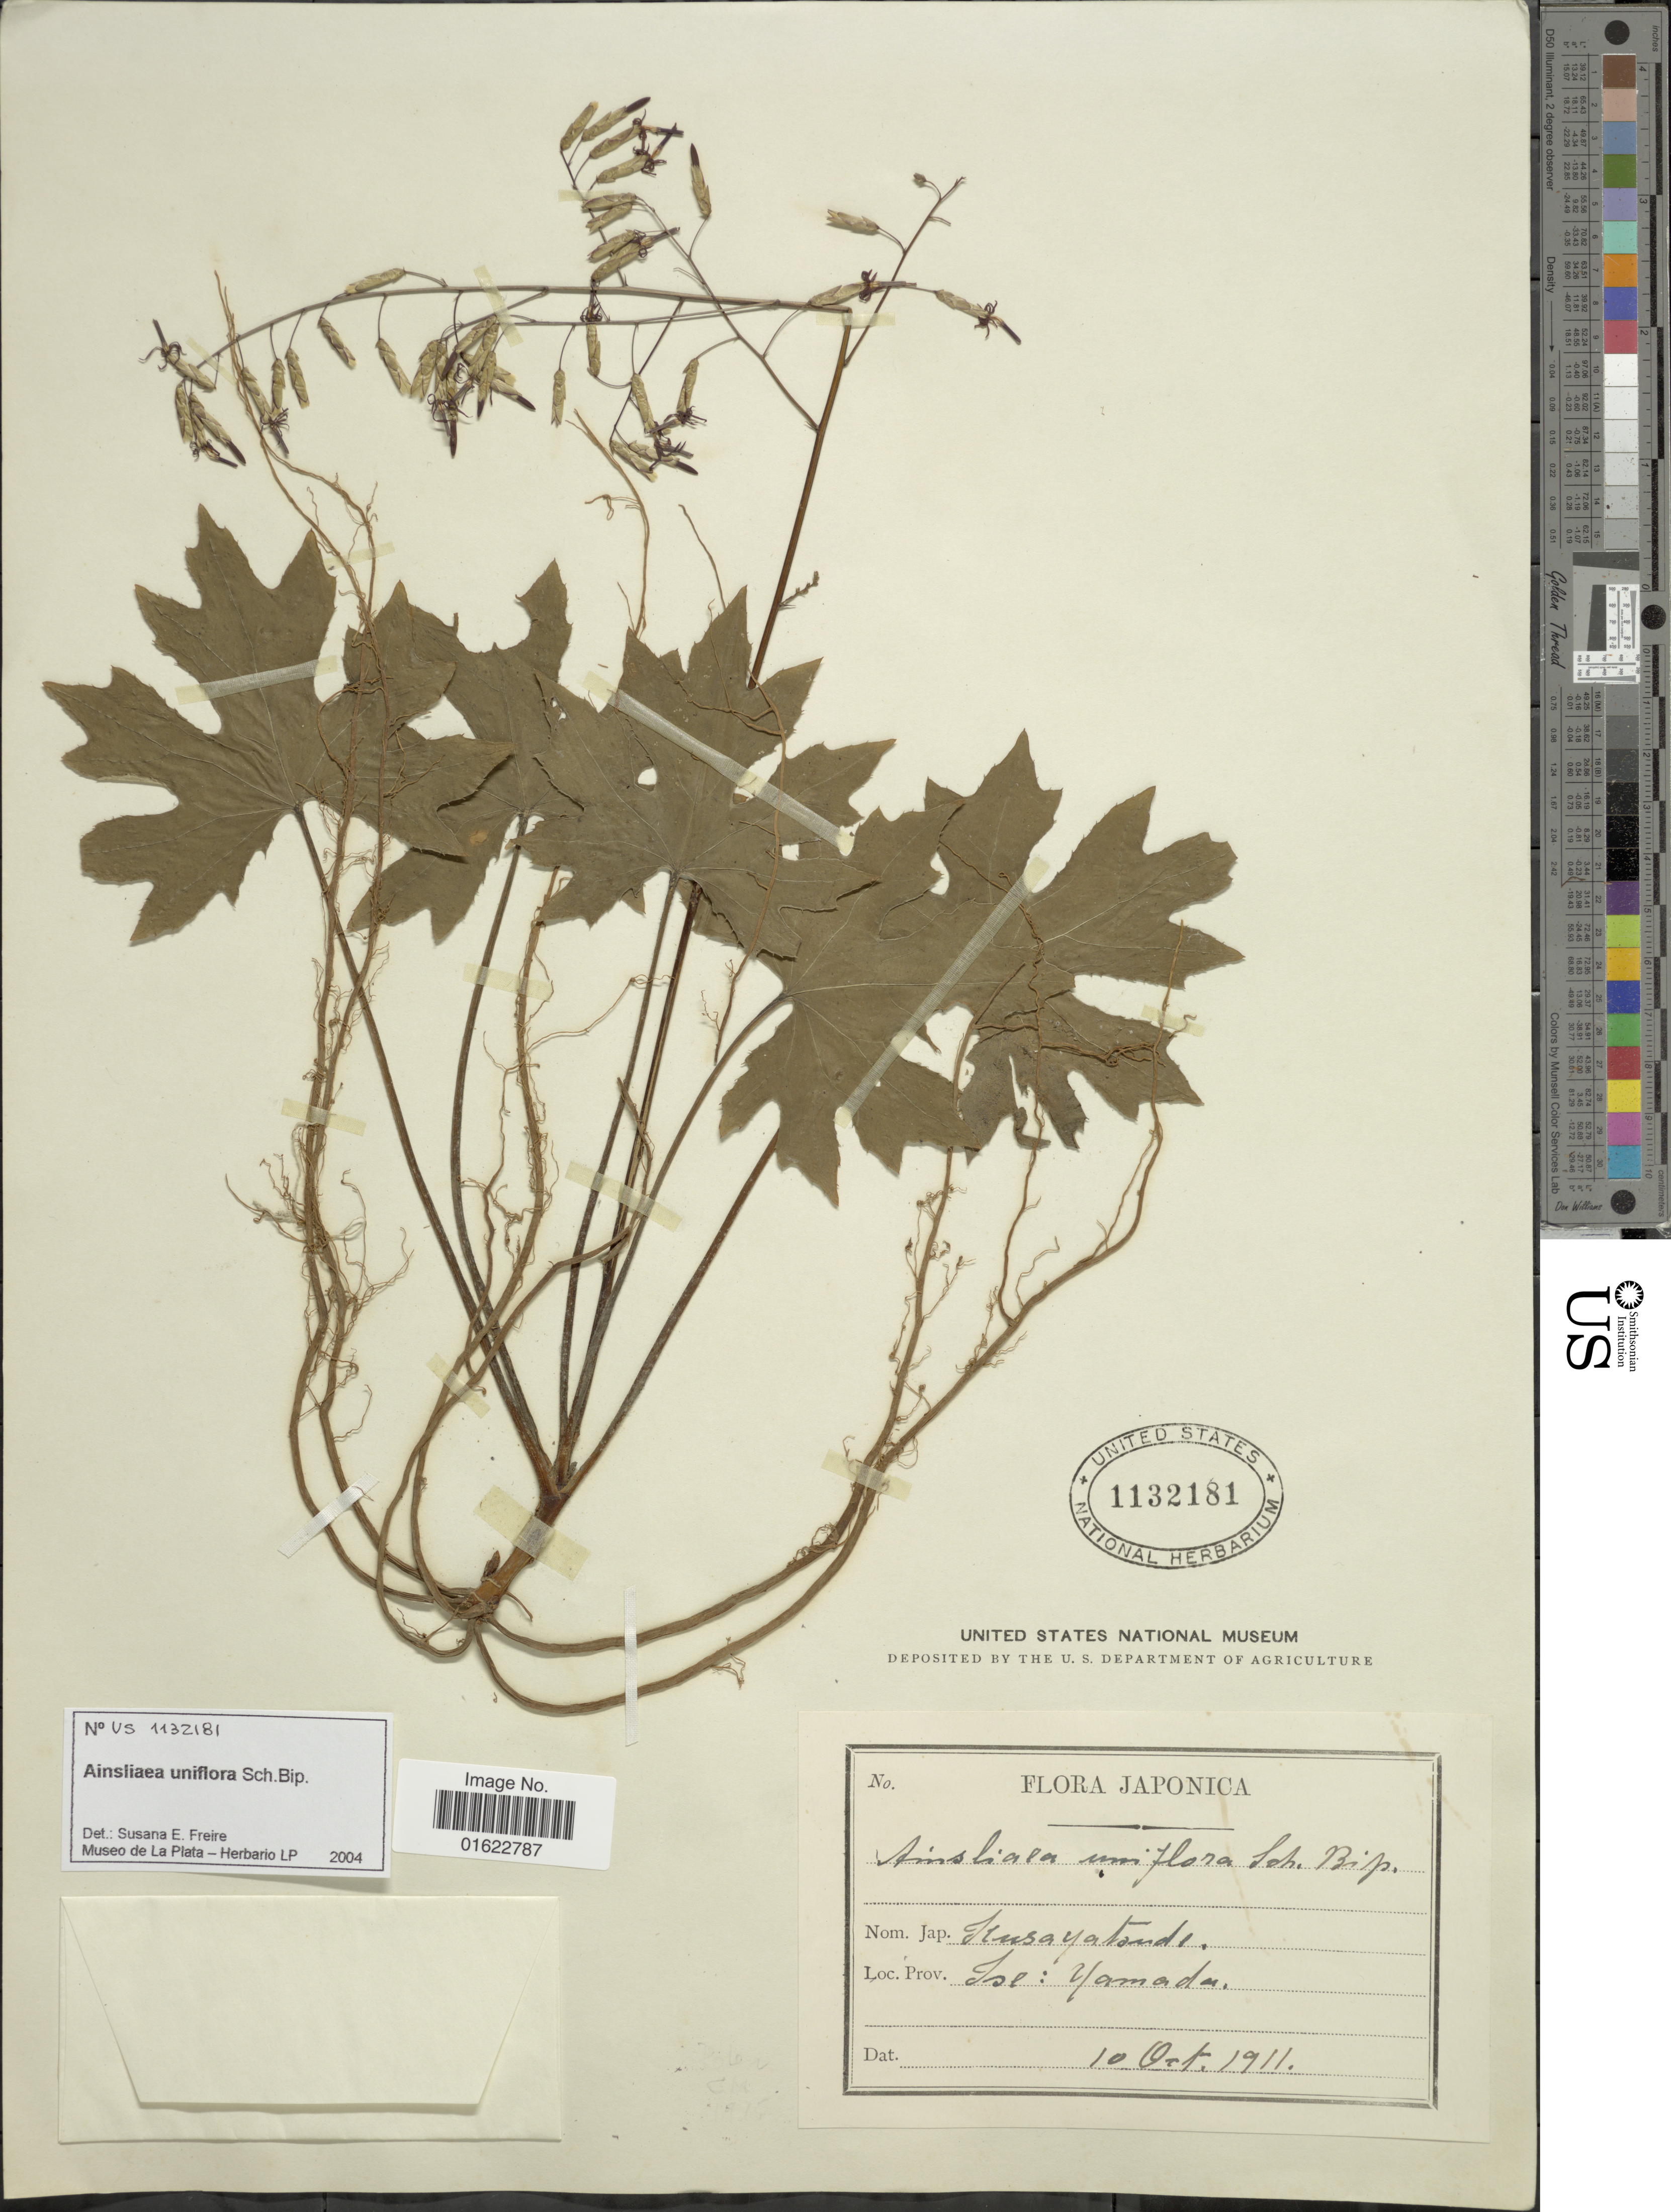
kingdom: Plantae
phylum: Tracheophyta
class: Magnoliopsida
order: Asterales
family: Asteraceae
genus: Ainsliaea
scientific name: Ainsliaea uniflora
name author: Sch. Bip.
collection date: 1911-10-10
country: Japan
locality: Prov. Isl: Yamada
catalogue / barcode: US 1132181